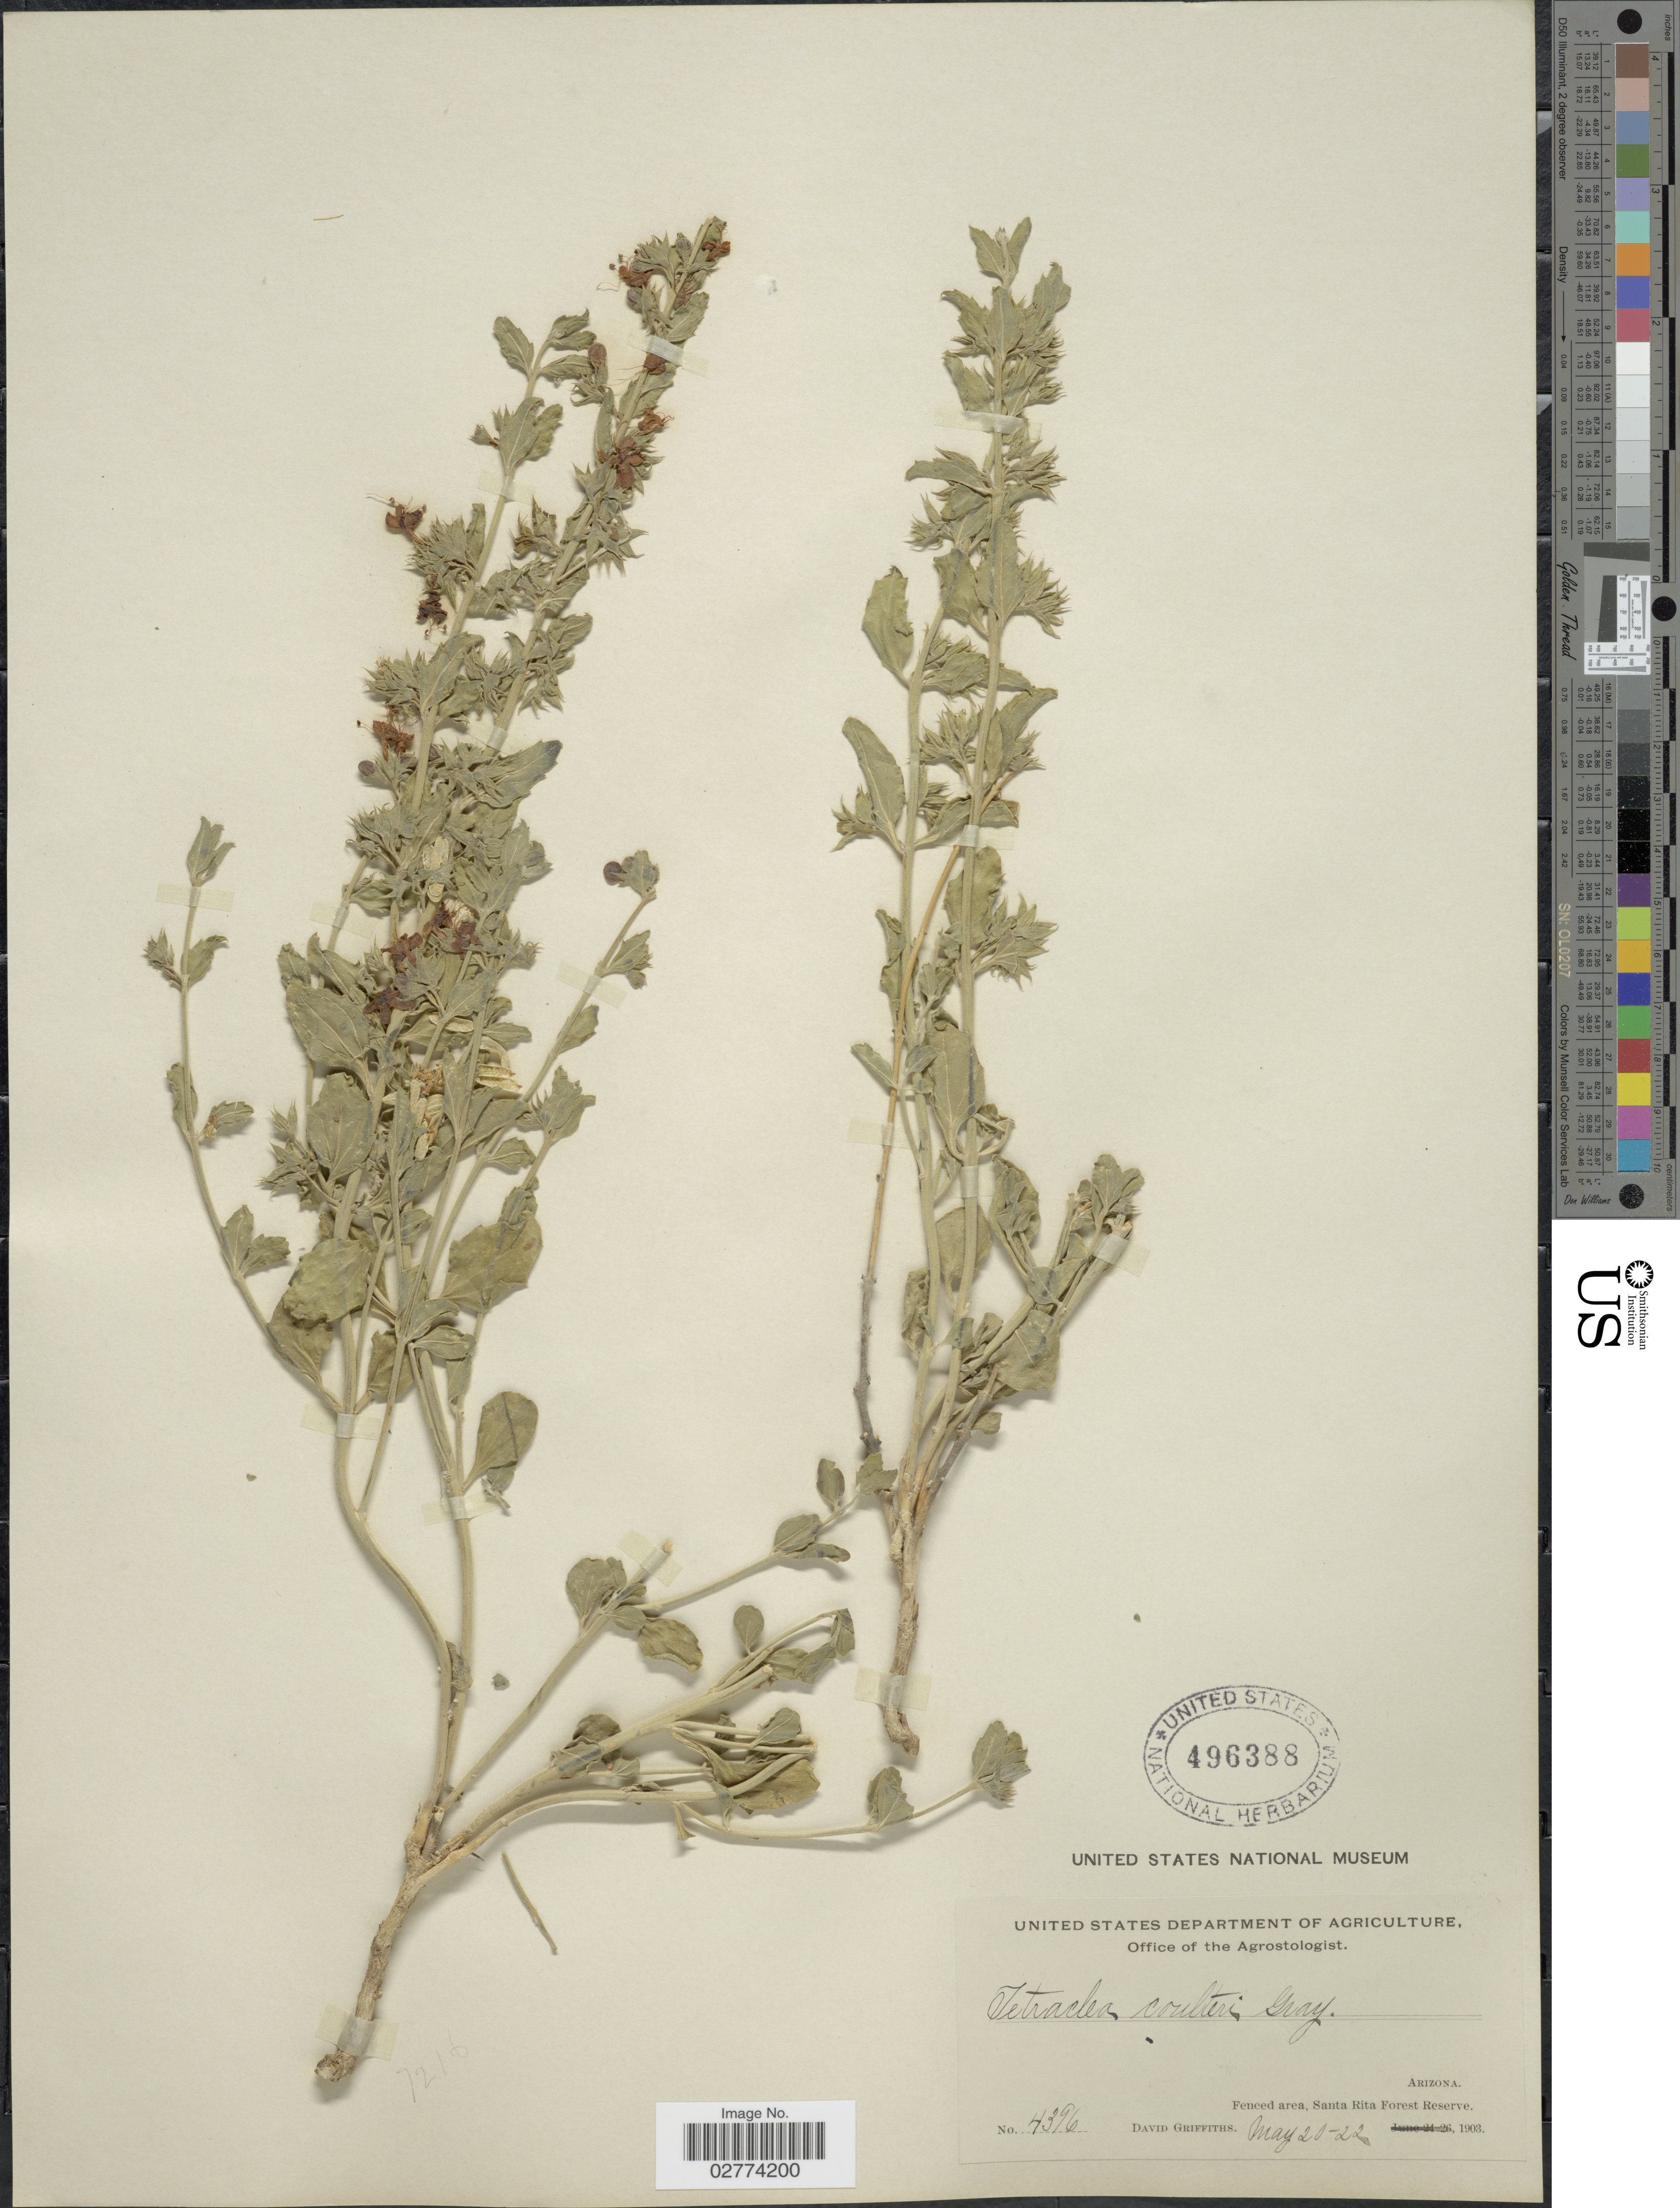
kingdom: Plantae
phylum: Tracheophyta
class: Magnoliopsida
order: Lamiales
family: Lamiaceae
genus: Tetraclea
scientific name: Tetraclea coulteri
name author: A. Gray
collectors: D. Griffiths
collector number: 4396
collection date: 1903-05-20/1903-05-22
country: United States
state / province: Arizona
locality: Fenced area, Santa Rita Forest Reserve.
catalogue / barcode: US 496388